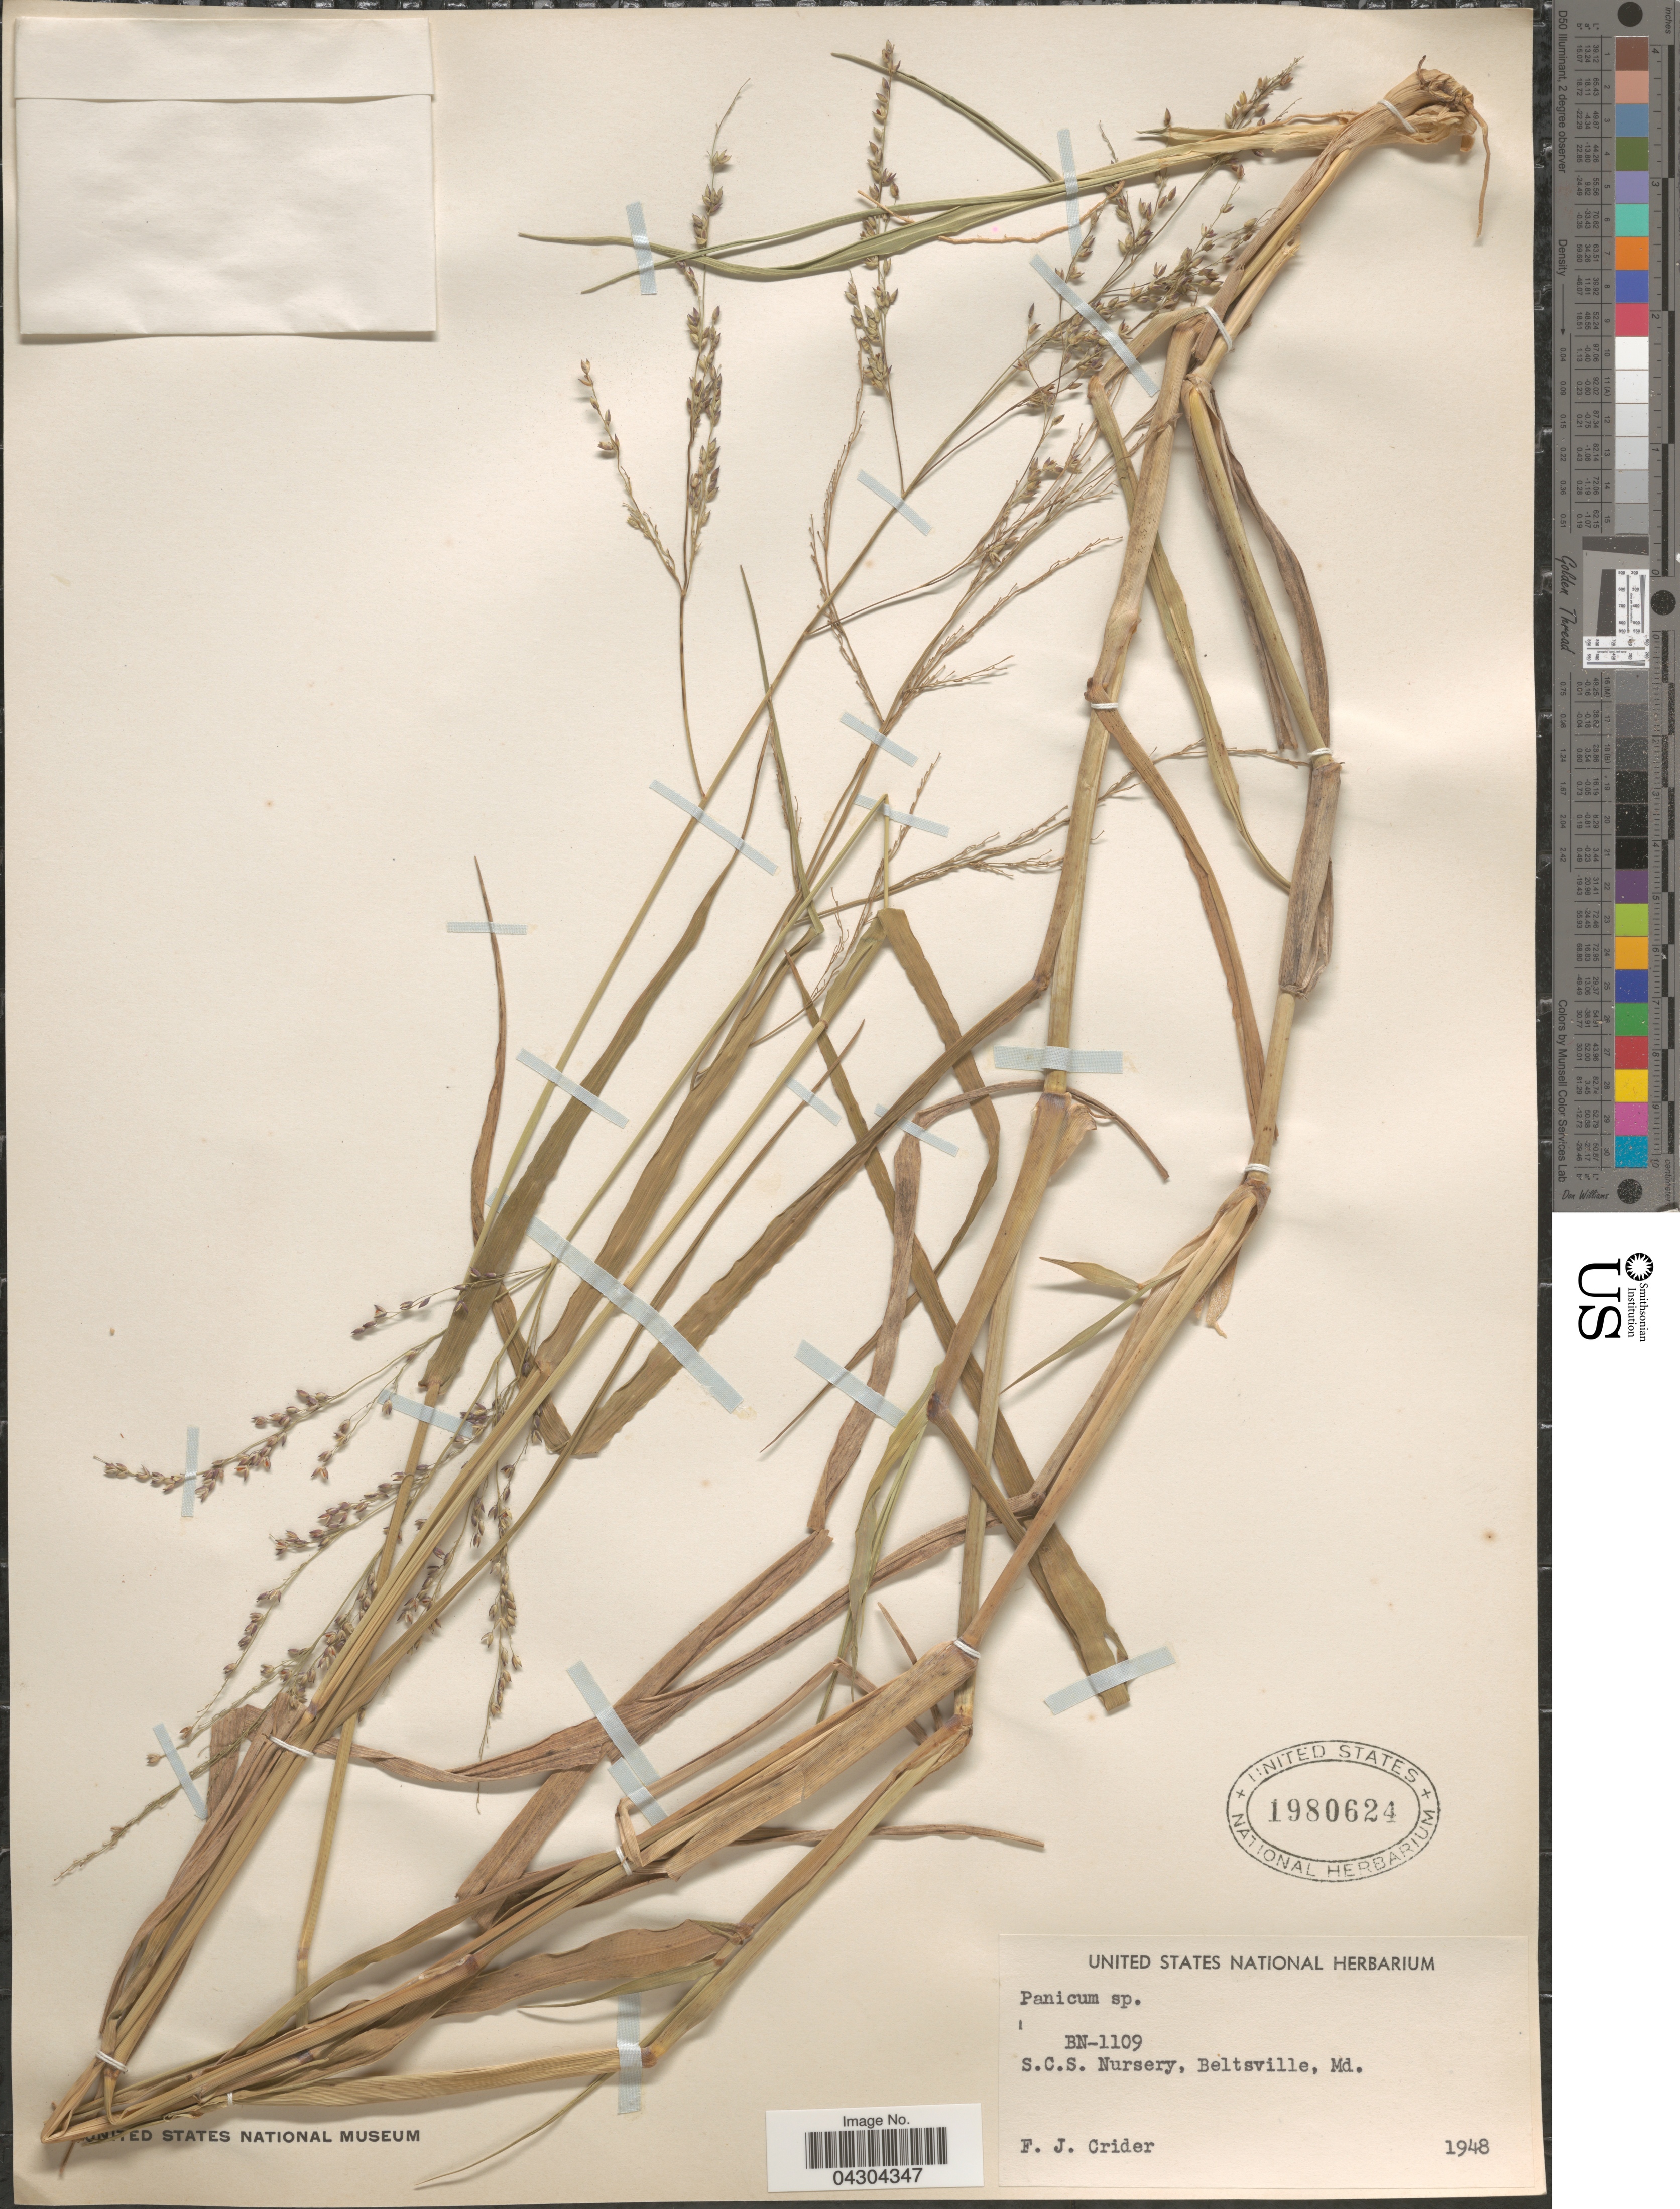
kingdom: Plantae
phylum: Tracheophyta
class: Liliopsida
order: Poales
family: Poaceae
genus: Panicum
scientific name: Panicum sp.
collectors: F. Crider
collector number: BN-1109?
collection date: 1948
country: United States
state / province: Maryland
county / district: Prince George's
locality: S.C.S. Nursery, Beltsville.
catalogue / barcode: US 1980624